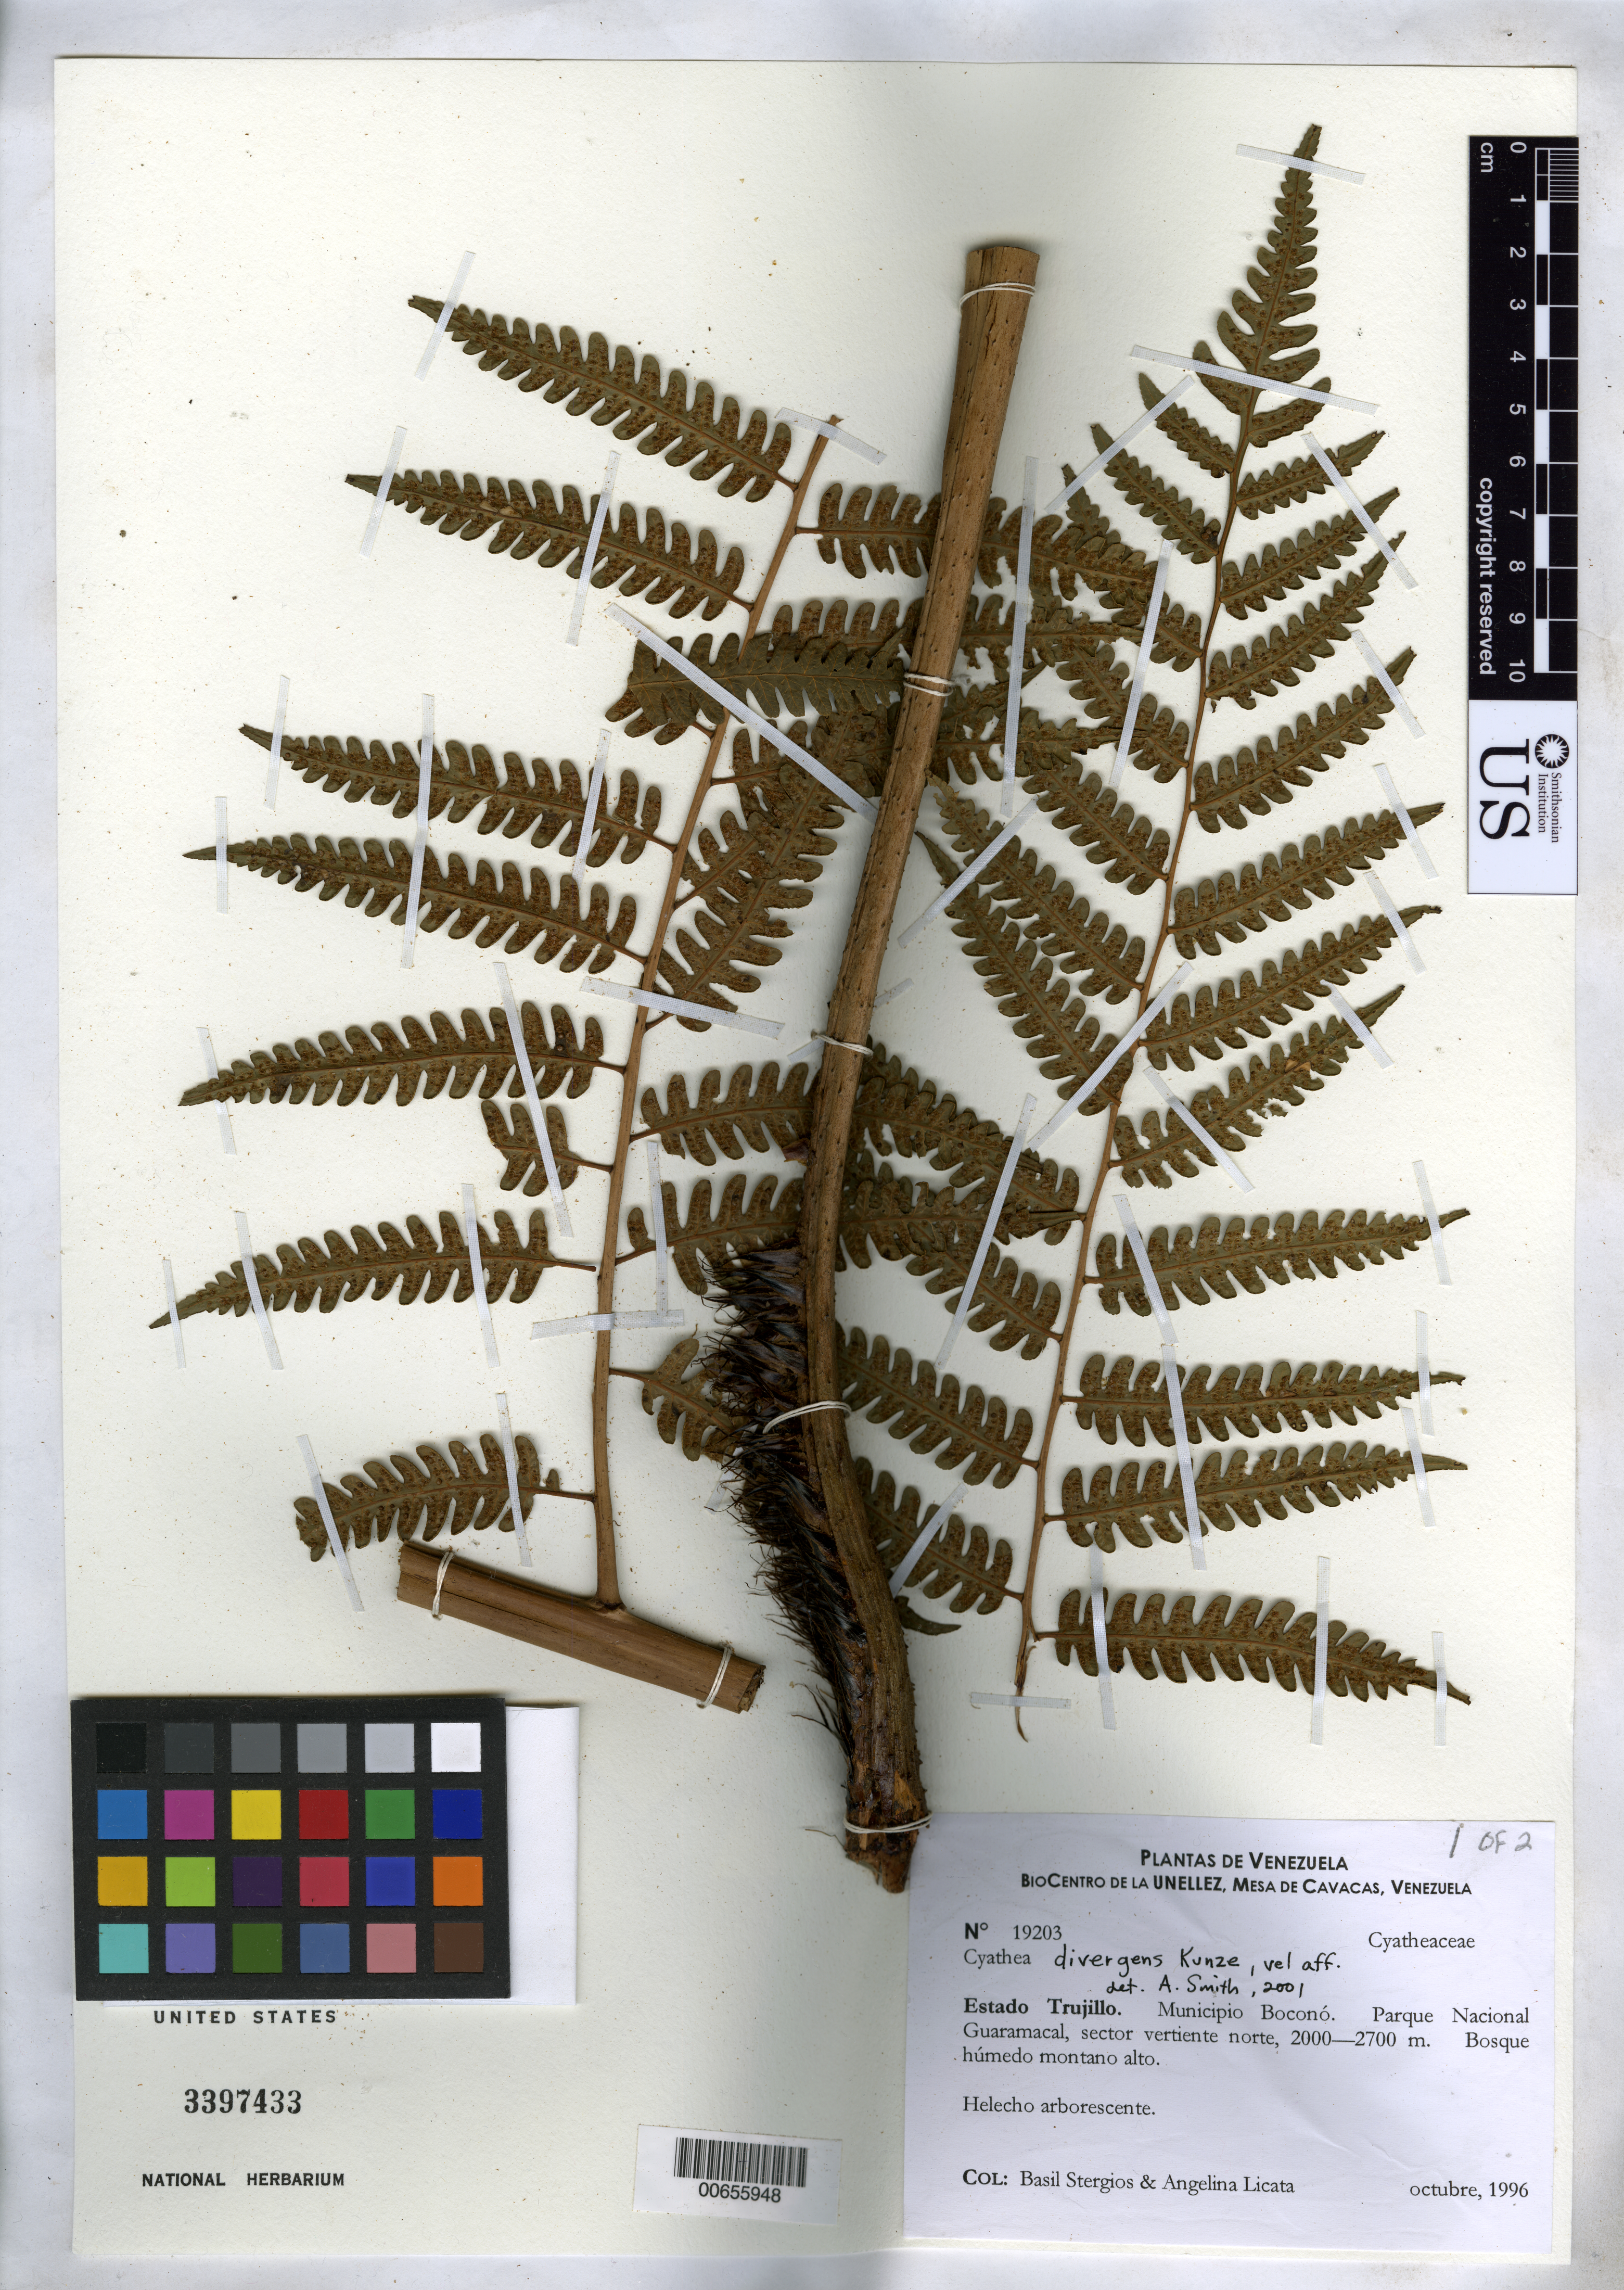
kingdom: Plantae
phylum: Tracheophyta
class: Polypodiopsida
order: Cyatheales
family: Cyatheaceae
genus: Cyathea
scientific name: Cyathea divergens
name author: Kunze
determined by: Smith, A.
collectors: B. G. Stergios & A. Licata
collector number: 19203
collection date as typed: Oct 1996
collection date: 1996-10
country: Venezuela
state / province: Trujillo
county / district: Boconó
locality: Parque Nacional Guaramacal, vertiente N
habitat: Bosque húmedo montano alto.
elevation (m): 2000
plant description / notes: PORT, US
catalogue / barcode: US 3397433